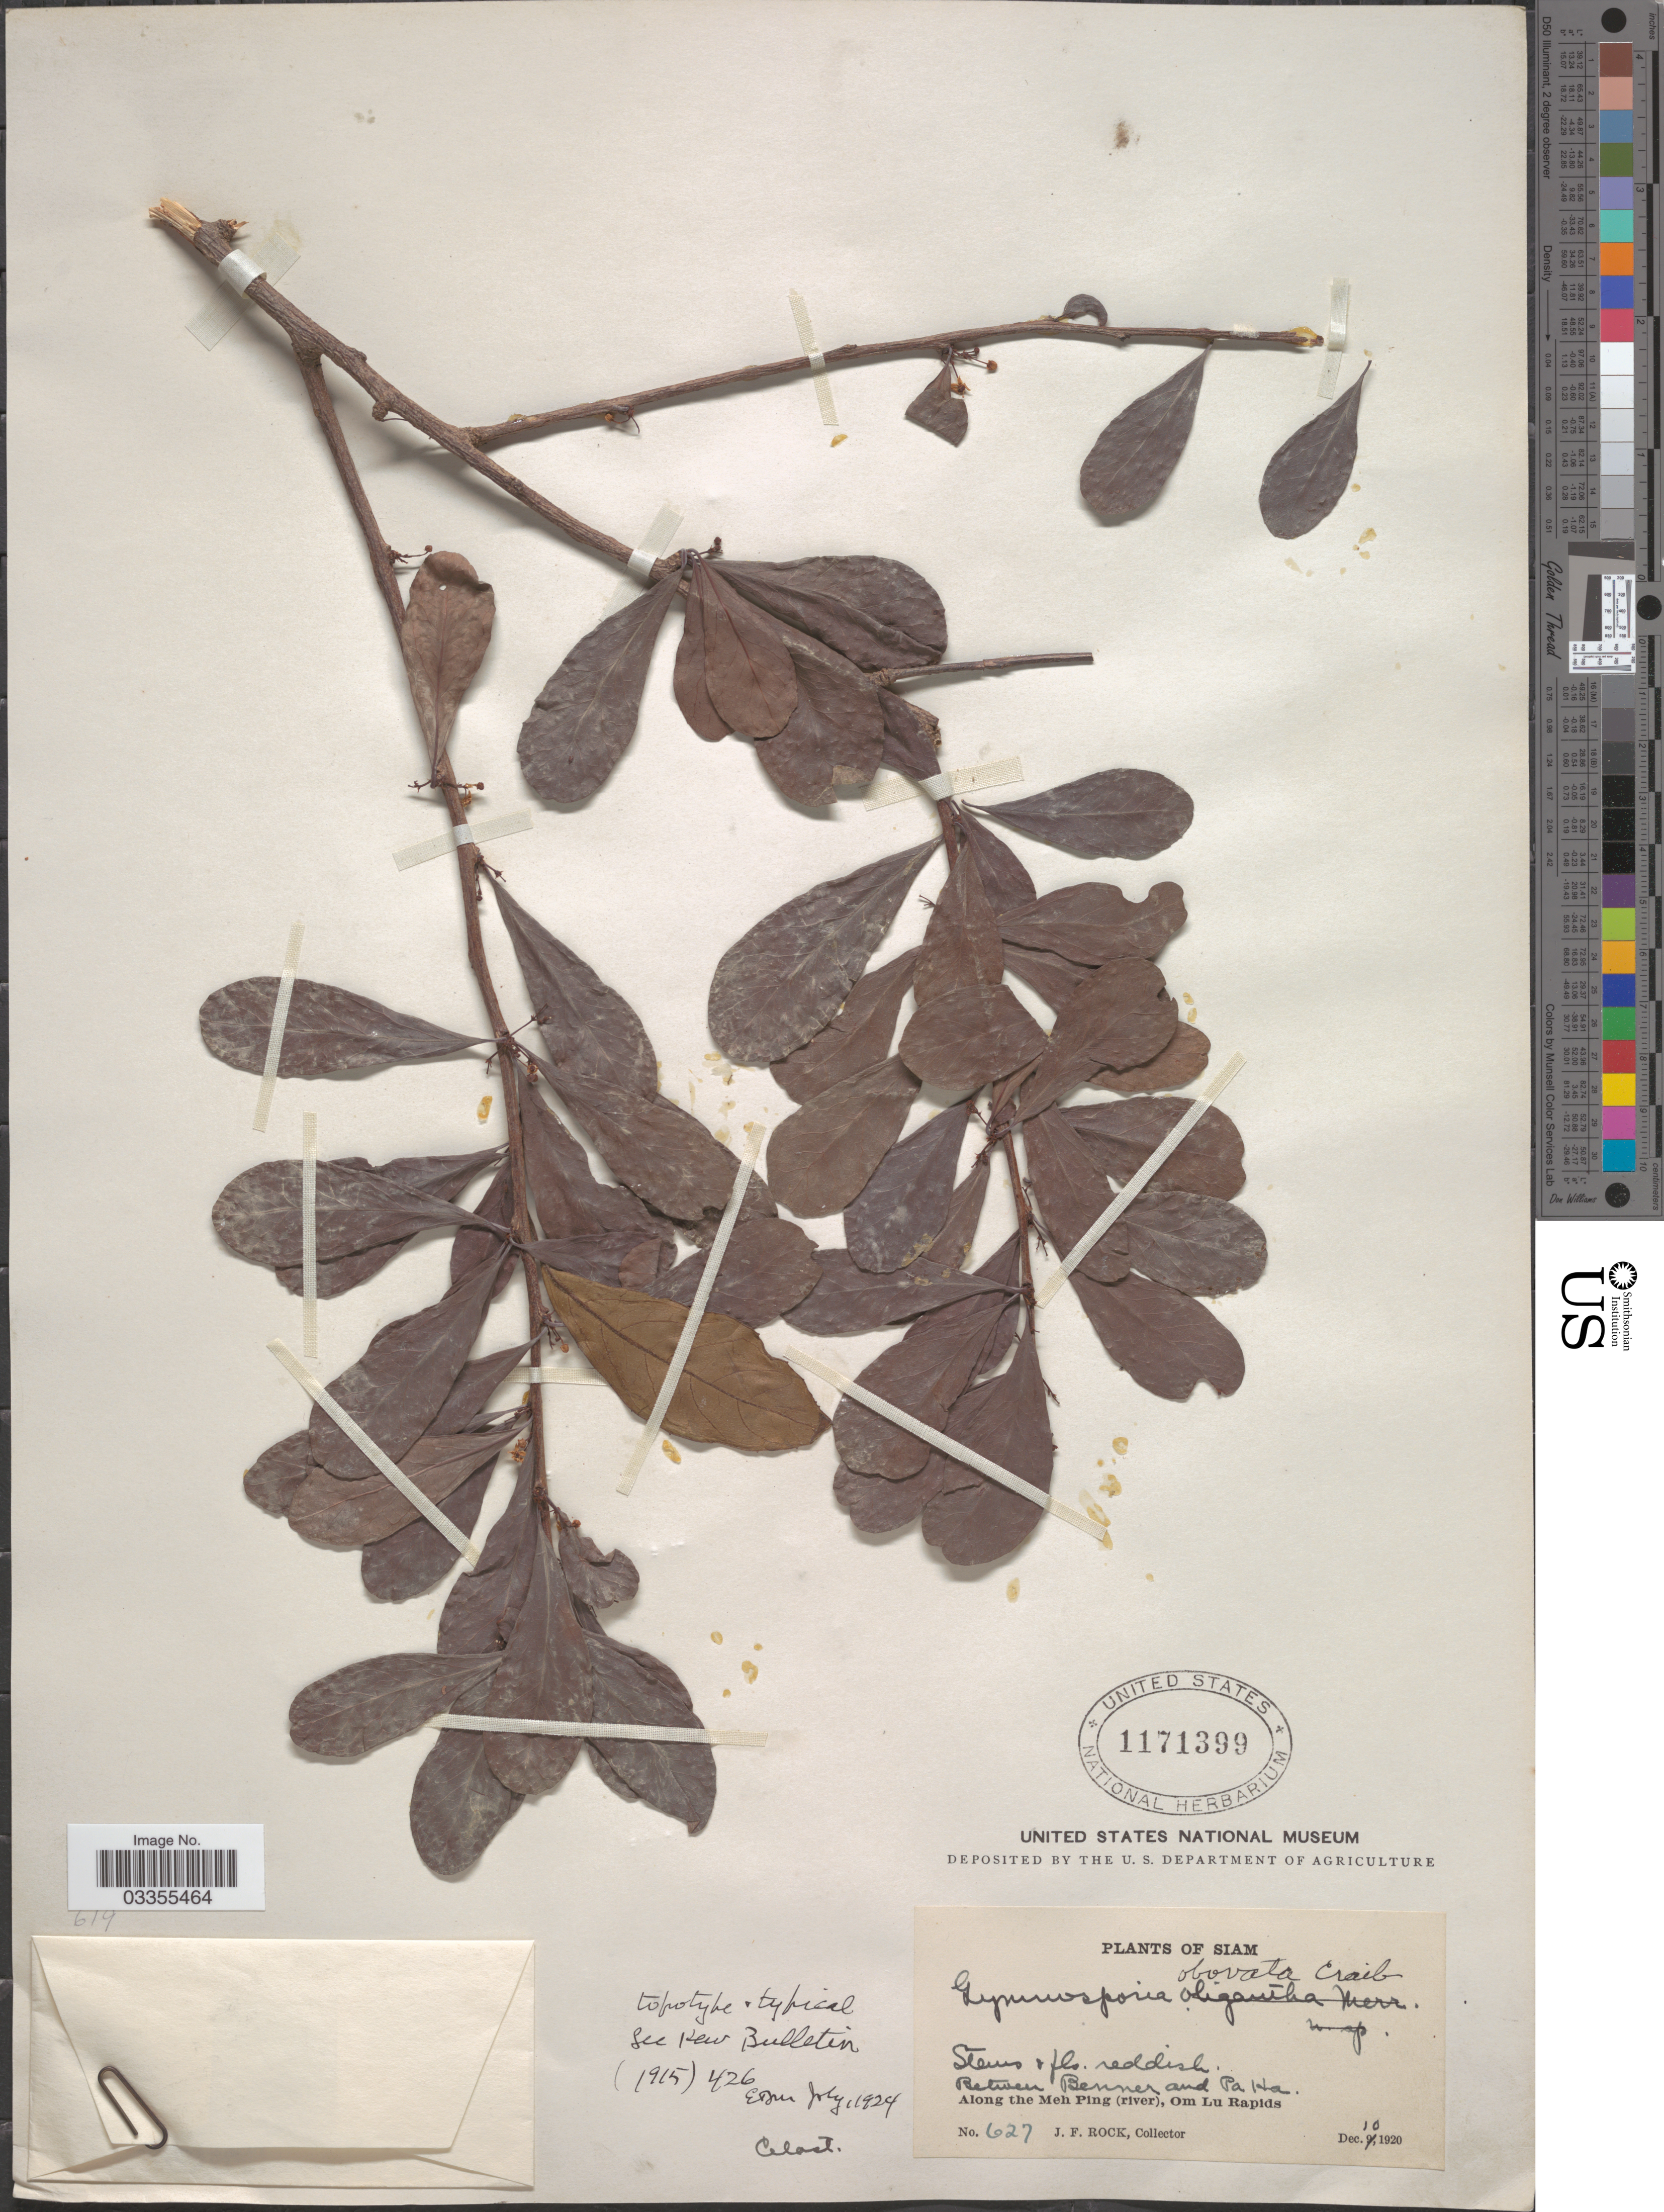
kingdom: Plantae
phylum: Tracheophyta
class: Magnoliopsida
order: Celastrales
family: Celastraceae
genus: Gymnosporia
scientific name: Gymnosporia obovata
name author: Craib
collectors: J. Rock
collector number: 627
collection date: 1920-12-10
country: Thailand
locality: Siam. Between Benner and Pa Ha. Along the Meh Ping (river), Om Lu Rapids.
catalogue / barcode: US 1171399